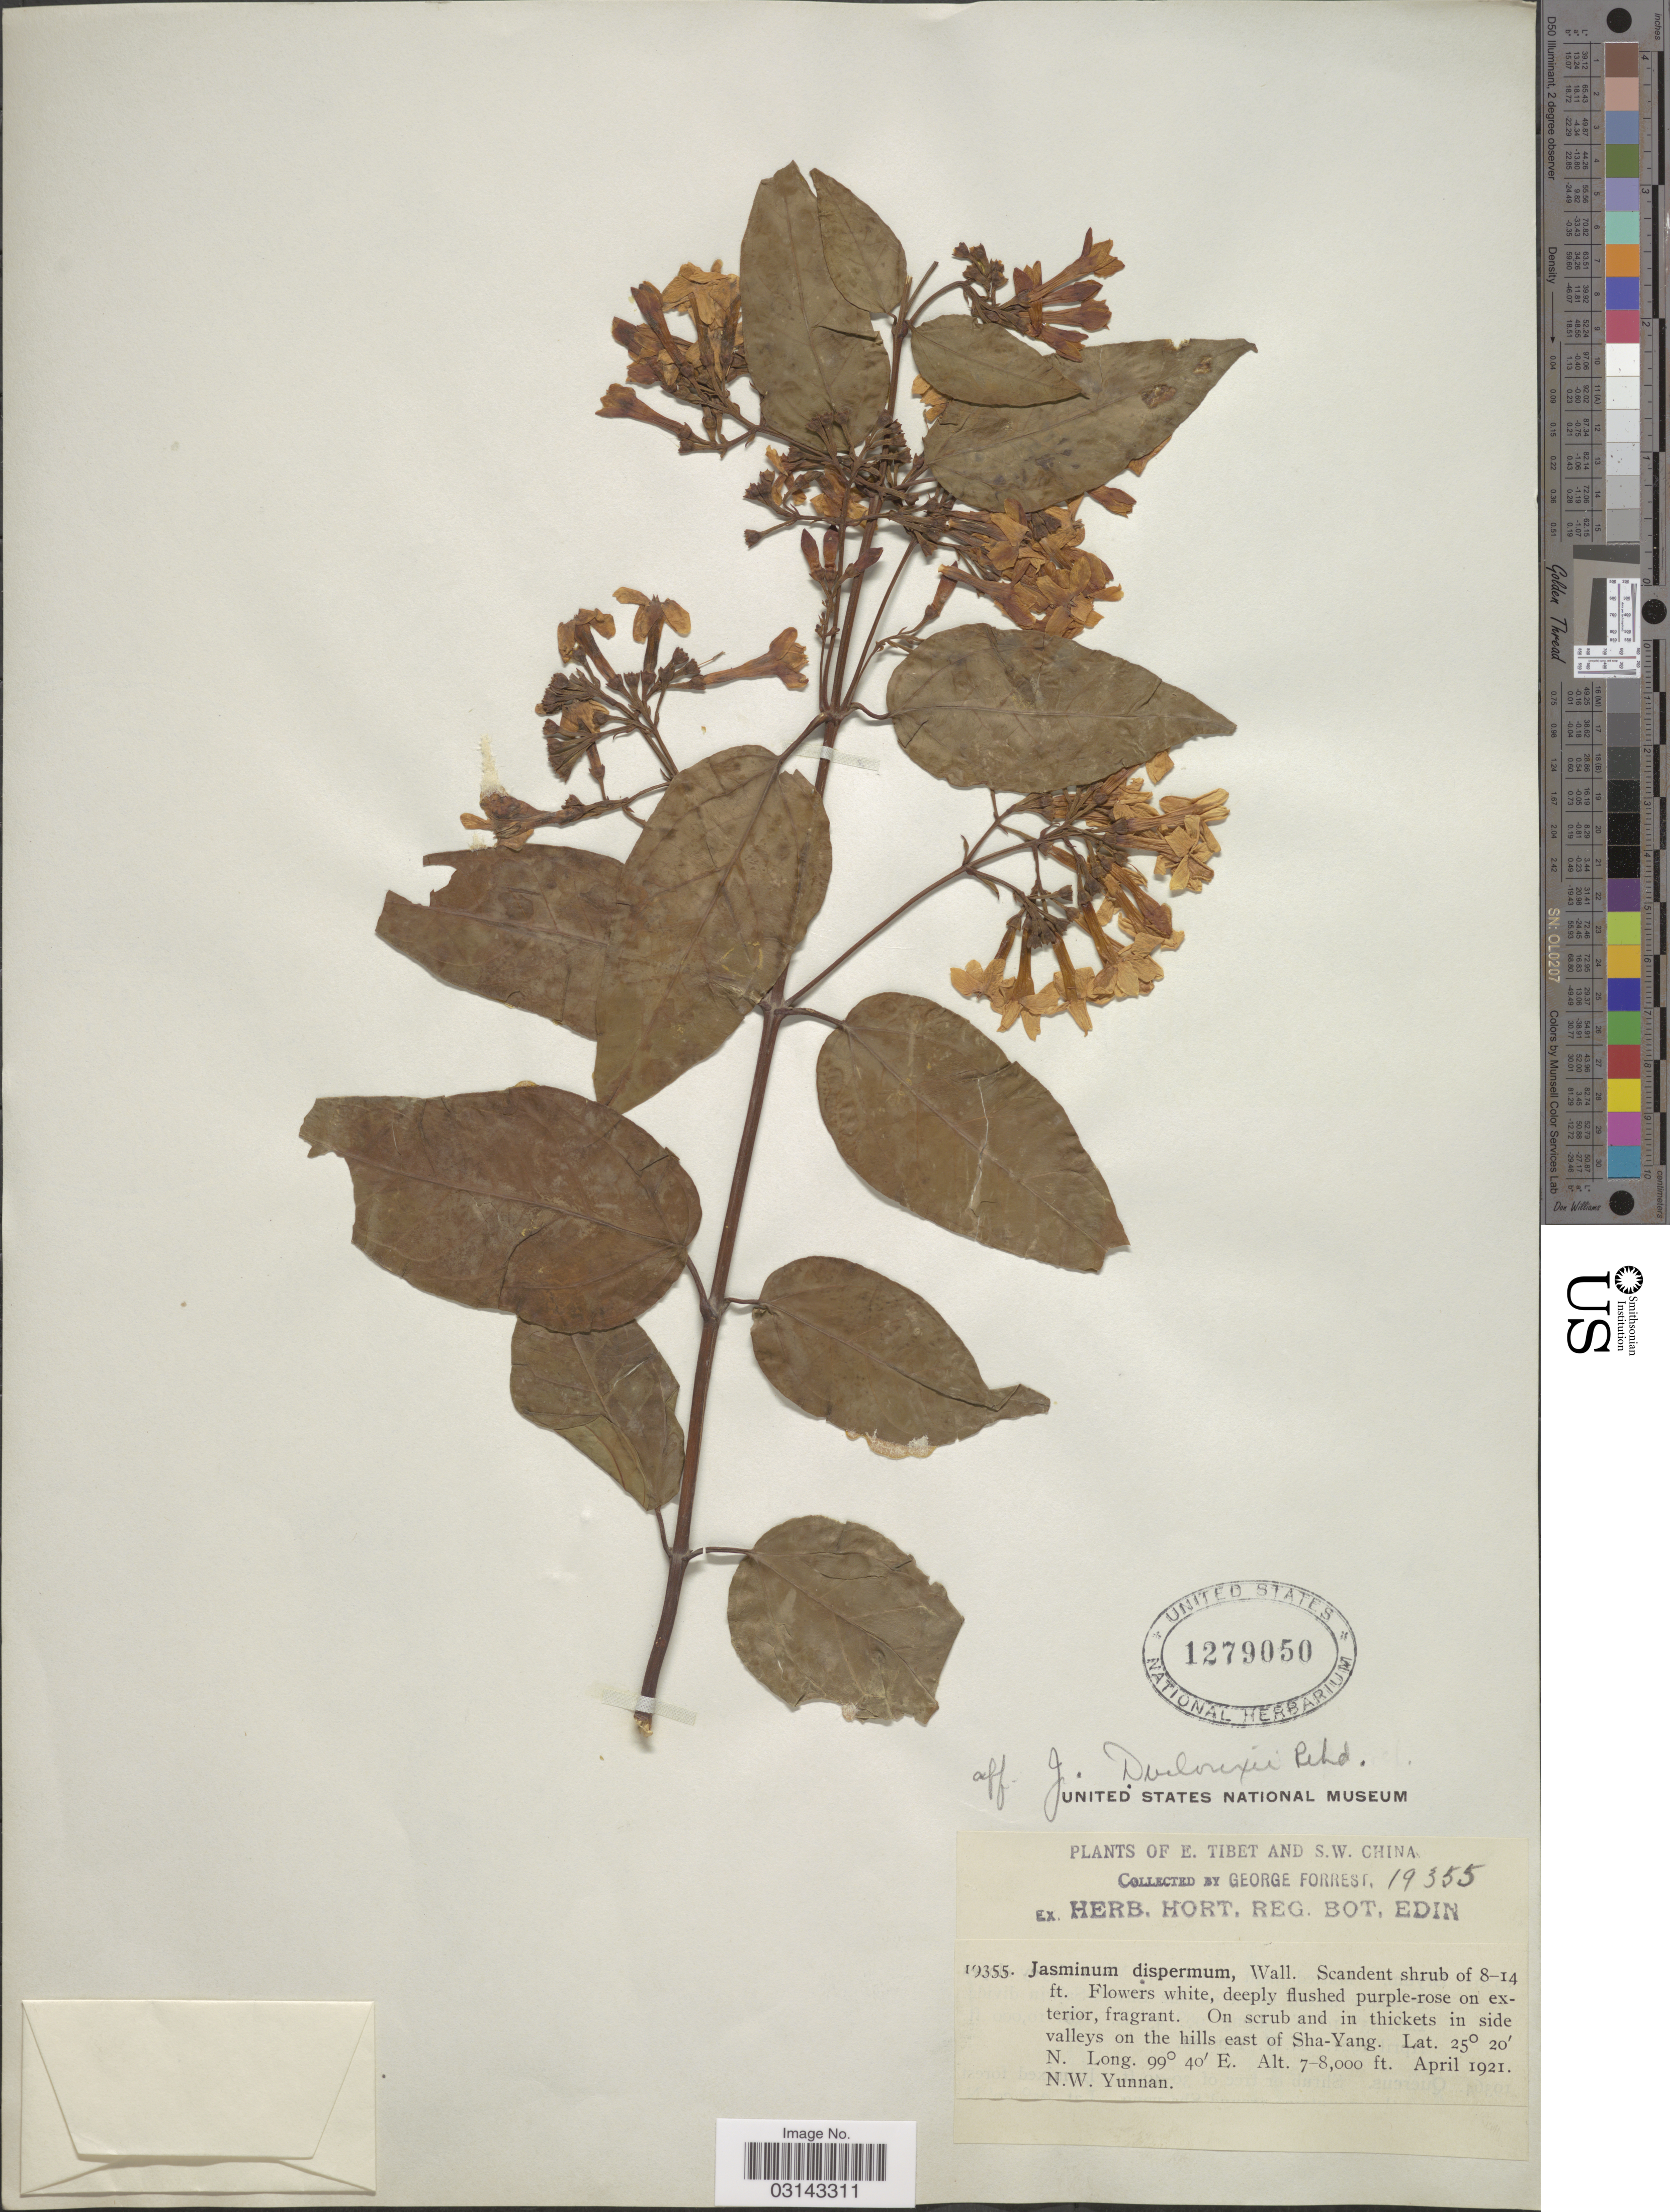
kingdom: Plantae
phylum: Tracheophyta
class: Magnoliopsida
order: Lamiales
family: Oleaceae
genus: Jasminum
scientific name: Jasminum duclouxii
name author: (H. Lév.) Rehder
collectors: G. Forrest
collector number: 19355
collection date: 1921-04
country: China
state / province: Yunnan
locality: E. Tibet and S.W. China. In side valleys on the hills east of Sha-Yang.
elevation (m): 2134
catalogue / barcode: US 1279050